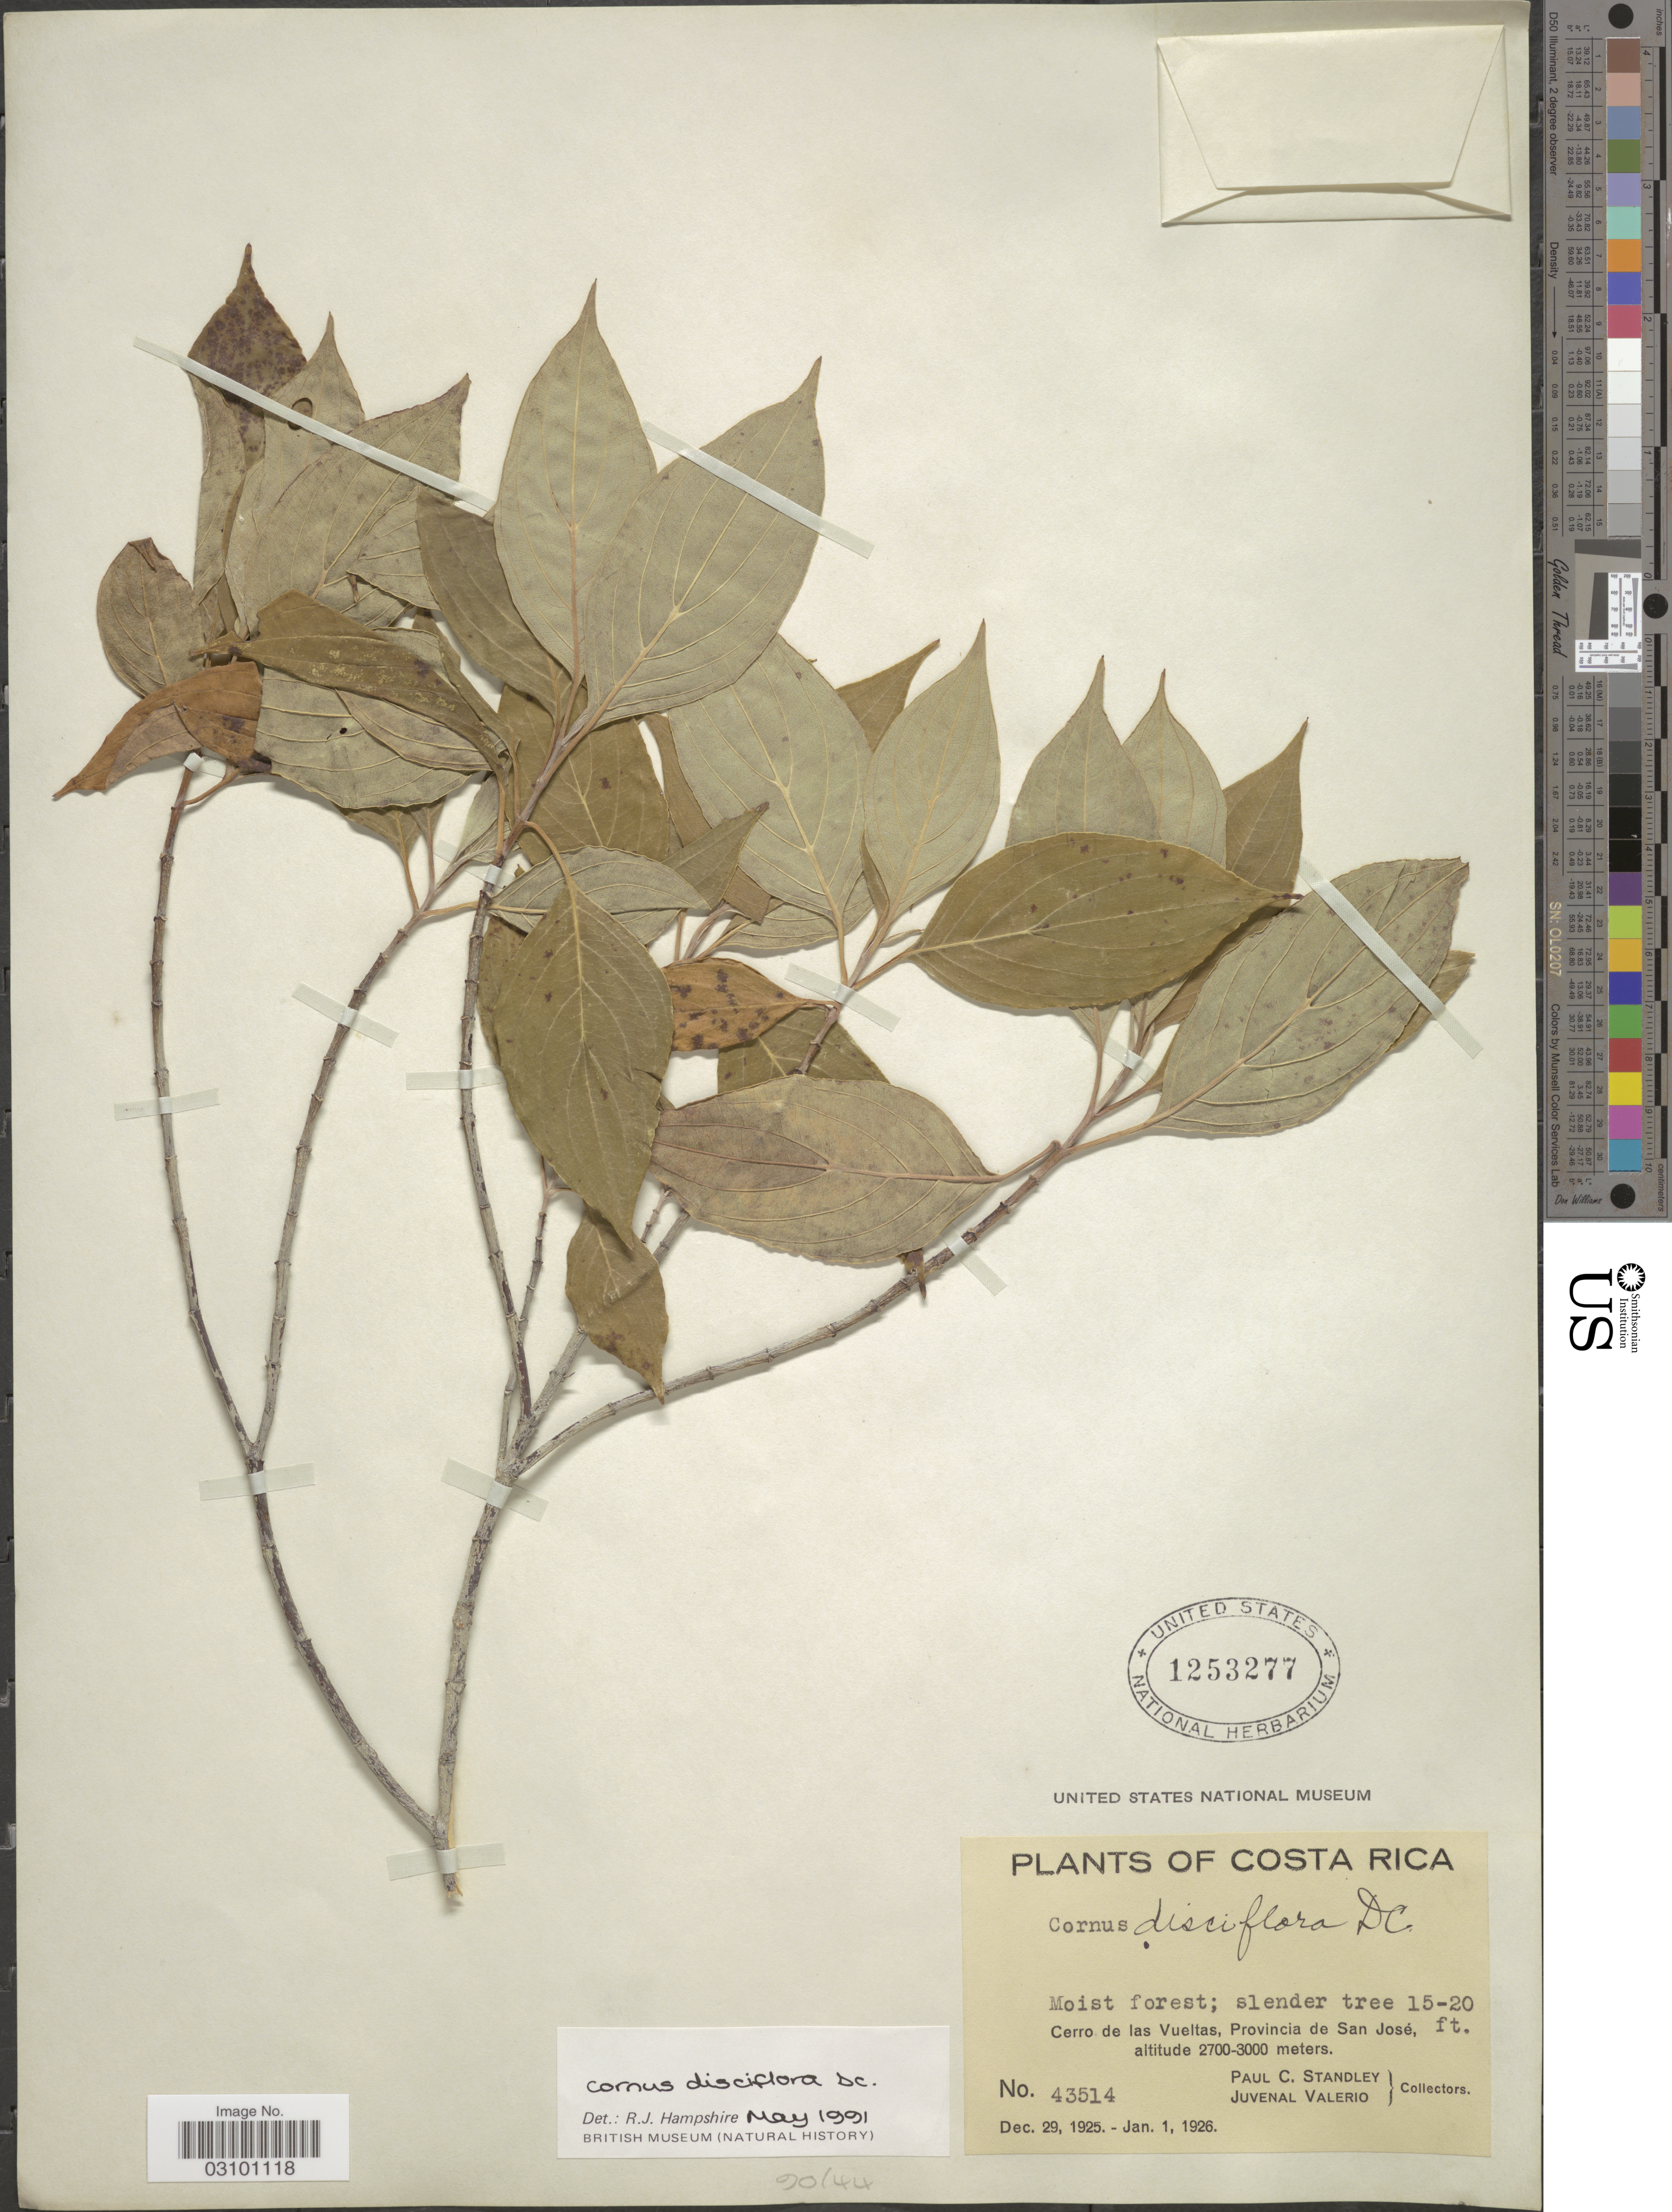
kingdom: Plantae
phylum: Tracheophyta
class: Magnoliopsida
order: Cornales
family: Cornaceae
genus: Cornus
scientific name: Cornus disciflora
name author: Moc. & Sessé ex DC.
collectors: P. C. Standley & J. Valerio R.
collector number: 43514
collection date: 1925-12-29/1926-01-01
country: Costa Rica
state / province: San José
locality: Cerro de las Vueltas.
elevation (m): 2700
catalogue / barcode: US 1253277